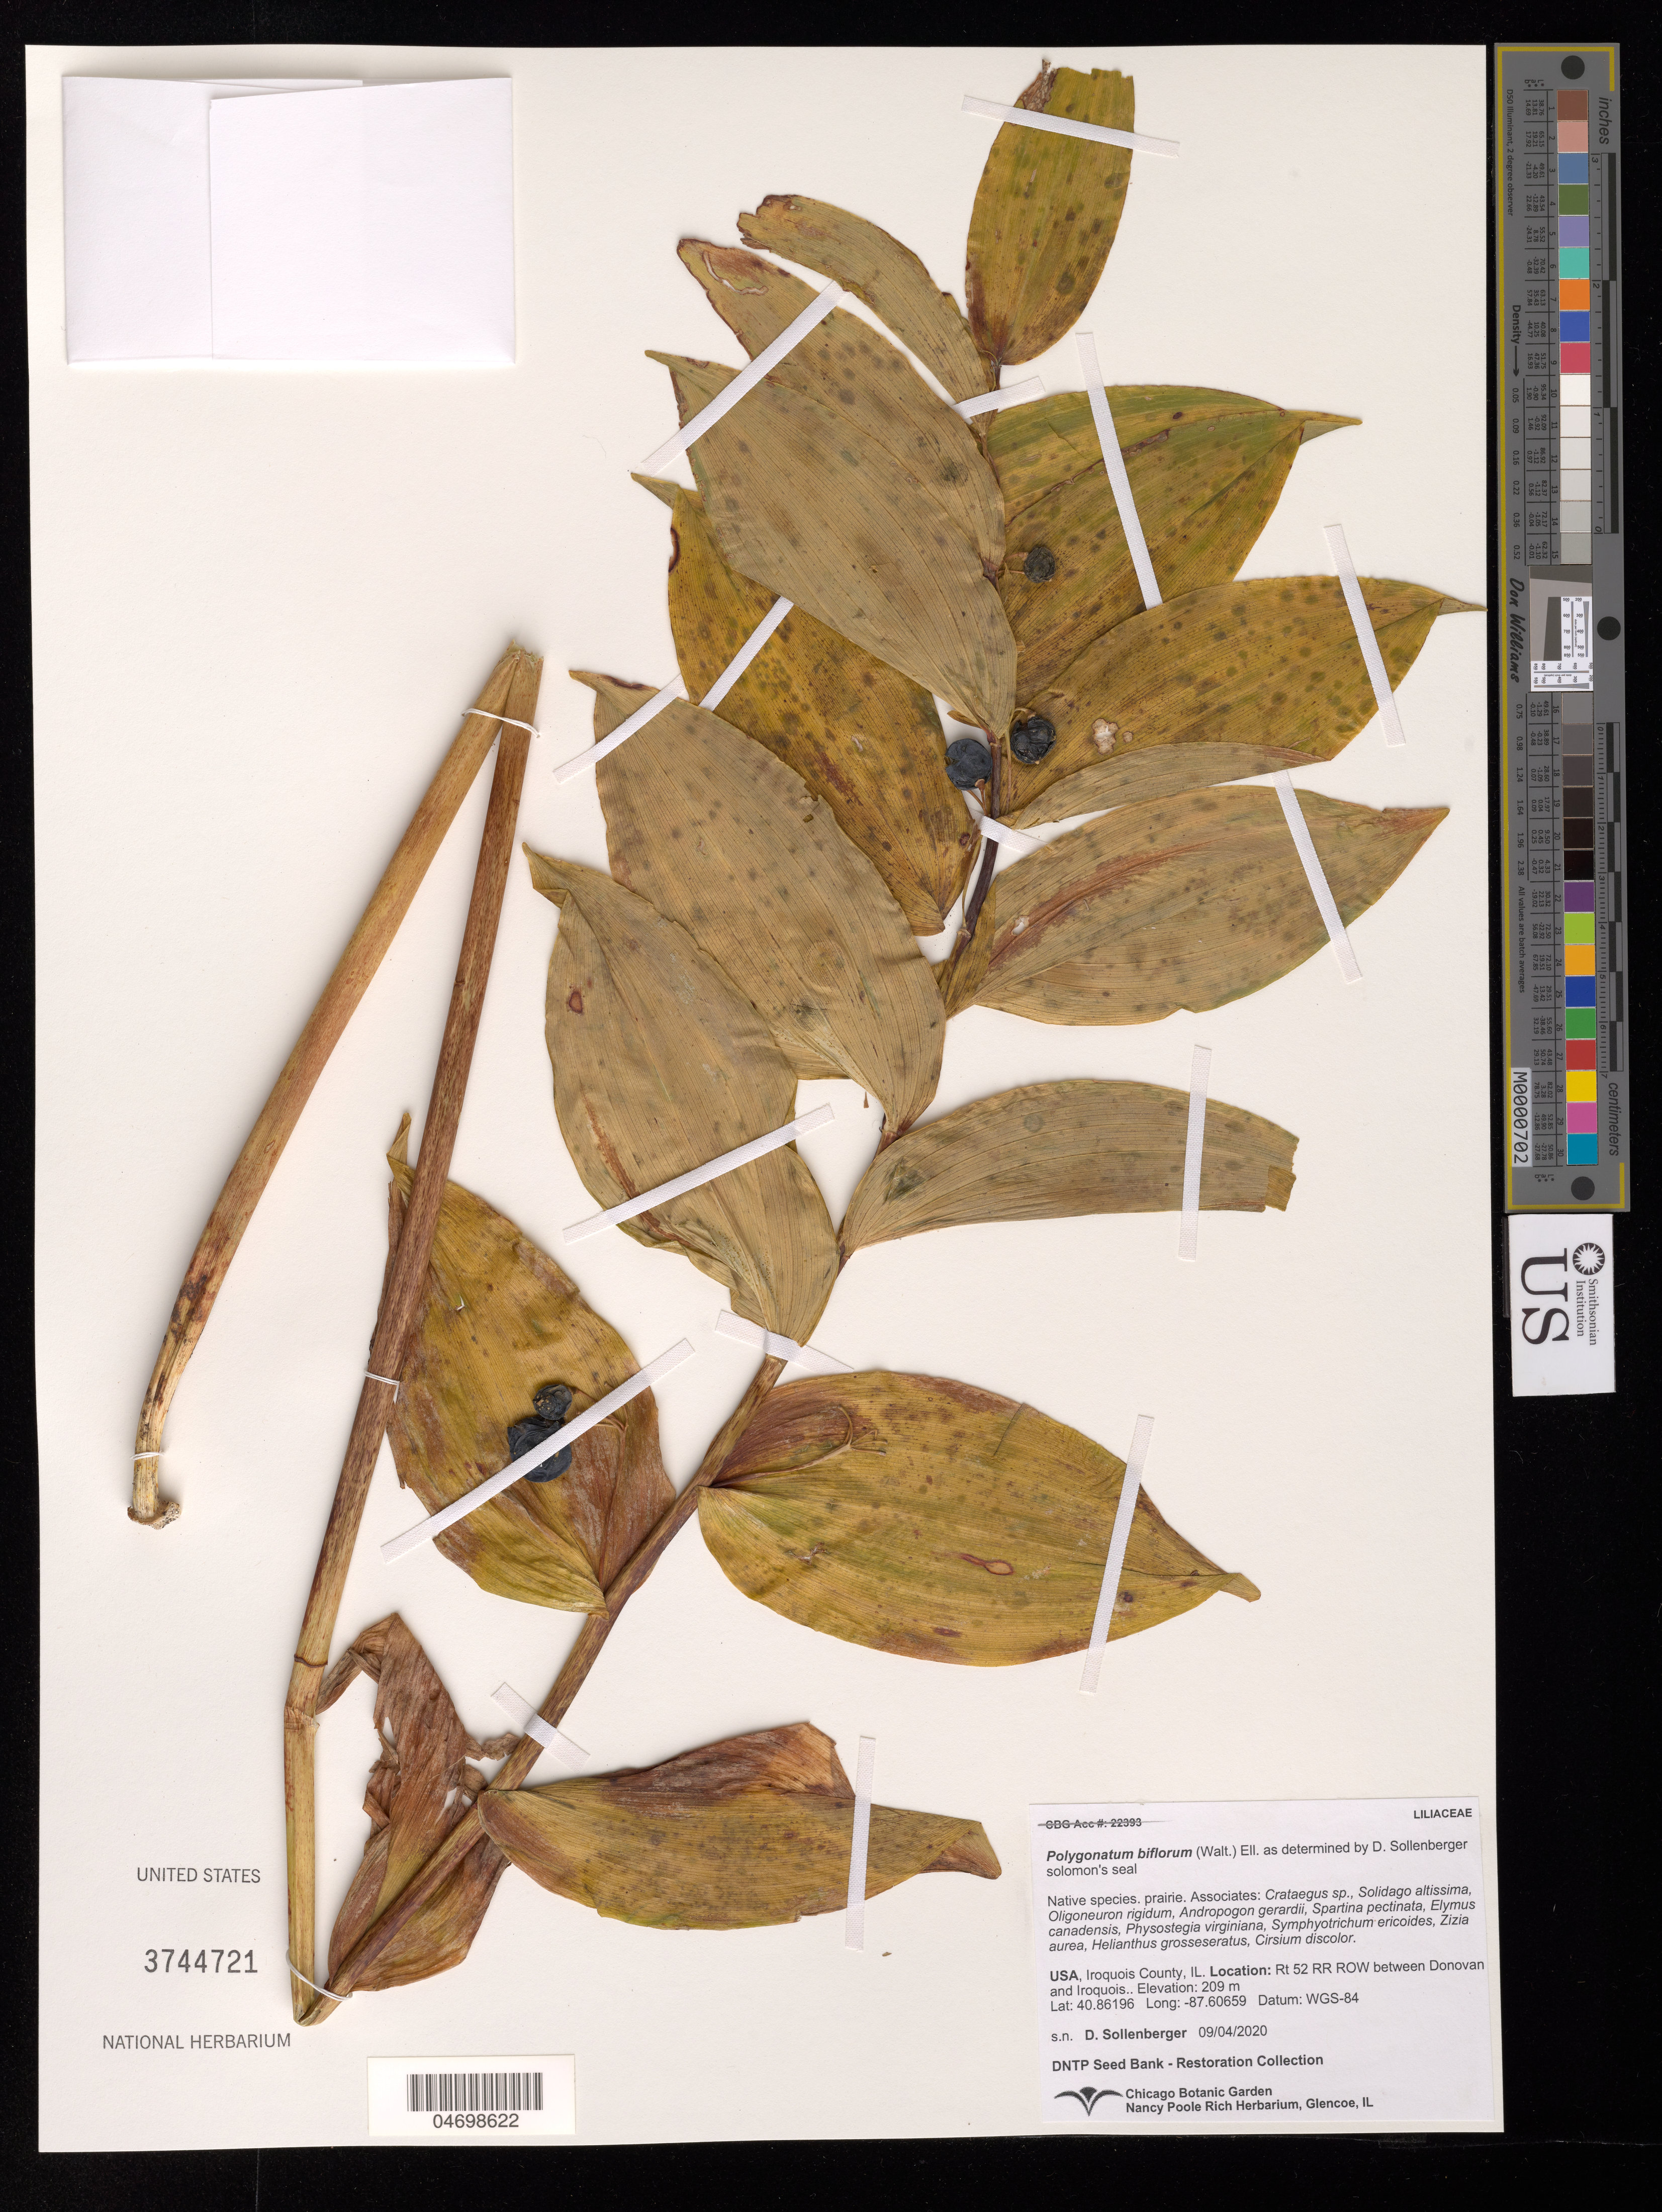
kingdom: Plantae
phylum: Tracheophyta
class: Liliopsida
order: Asparagales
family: Asparagaceae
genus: Polygonatum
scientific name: Polygonatum biflorum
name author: (Walter) Elliott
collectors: D. Sollenberger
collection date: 2020-09-04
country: United States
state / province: Illinois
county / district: Iroquois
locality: Rt 52 RRROW between Iroquois and Donovan.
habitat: Prairie. With Crataegus sp., Elymus canadensis, Zizia aurea, Cirsium discolor, etc.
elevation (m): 209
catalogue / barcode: US 3744721